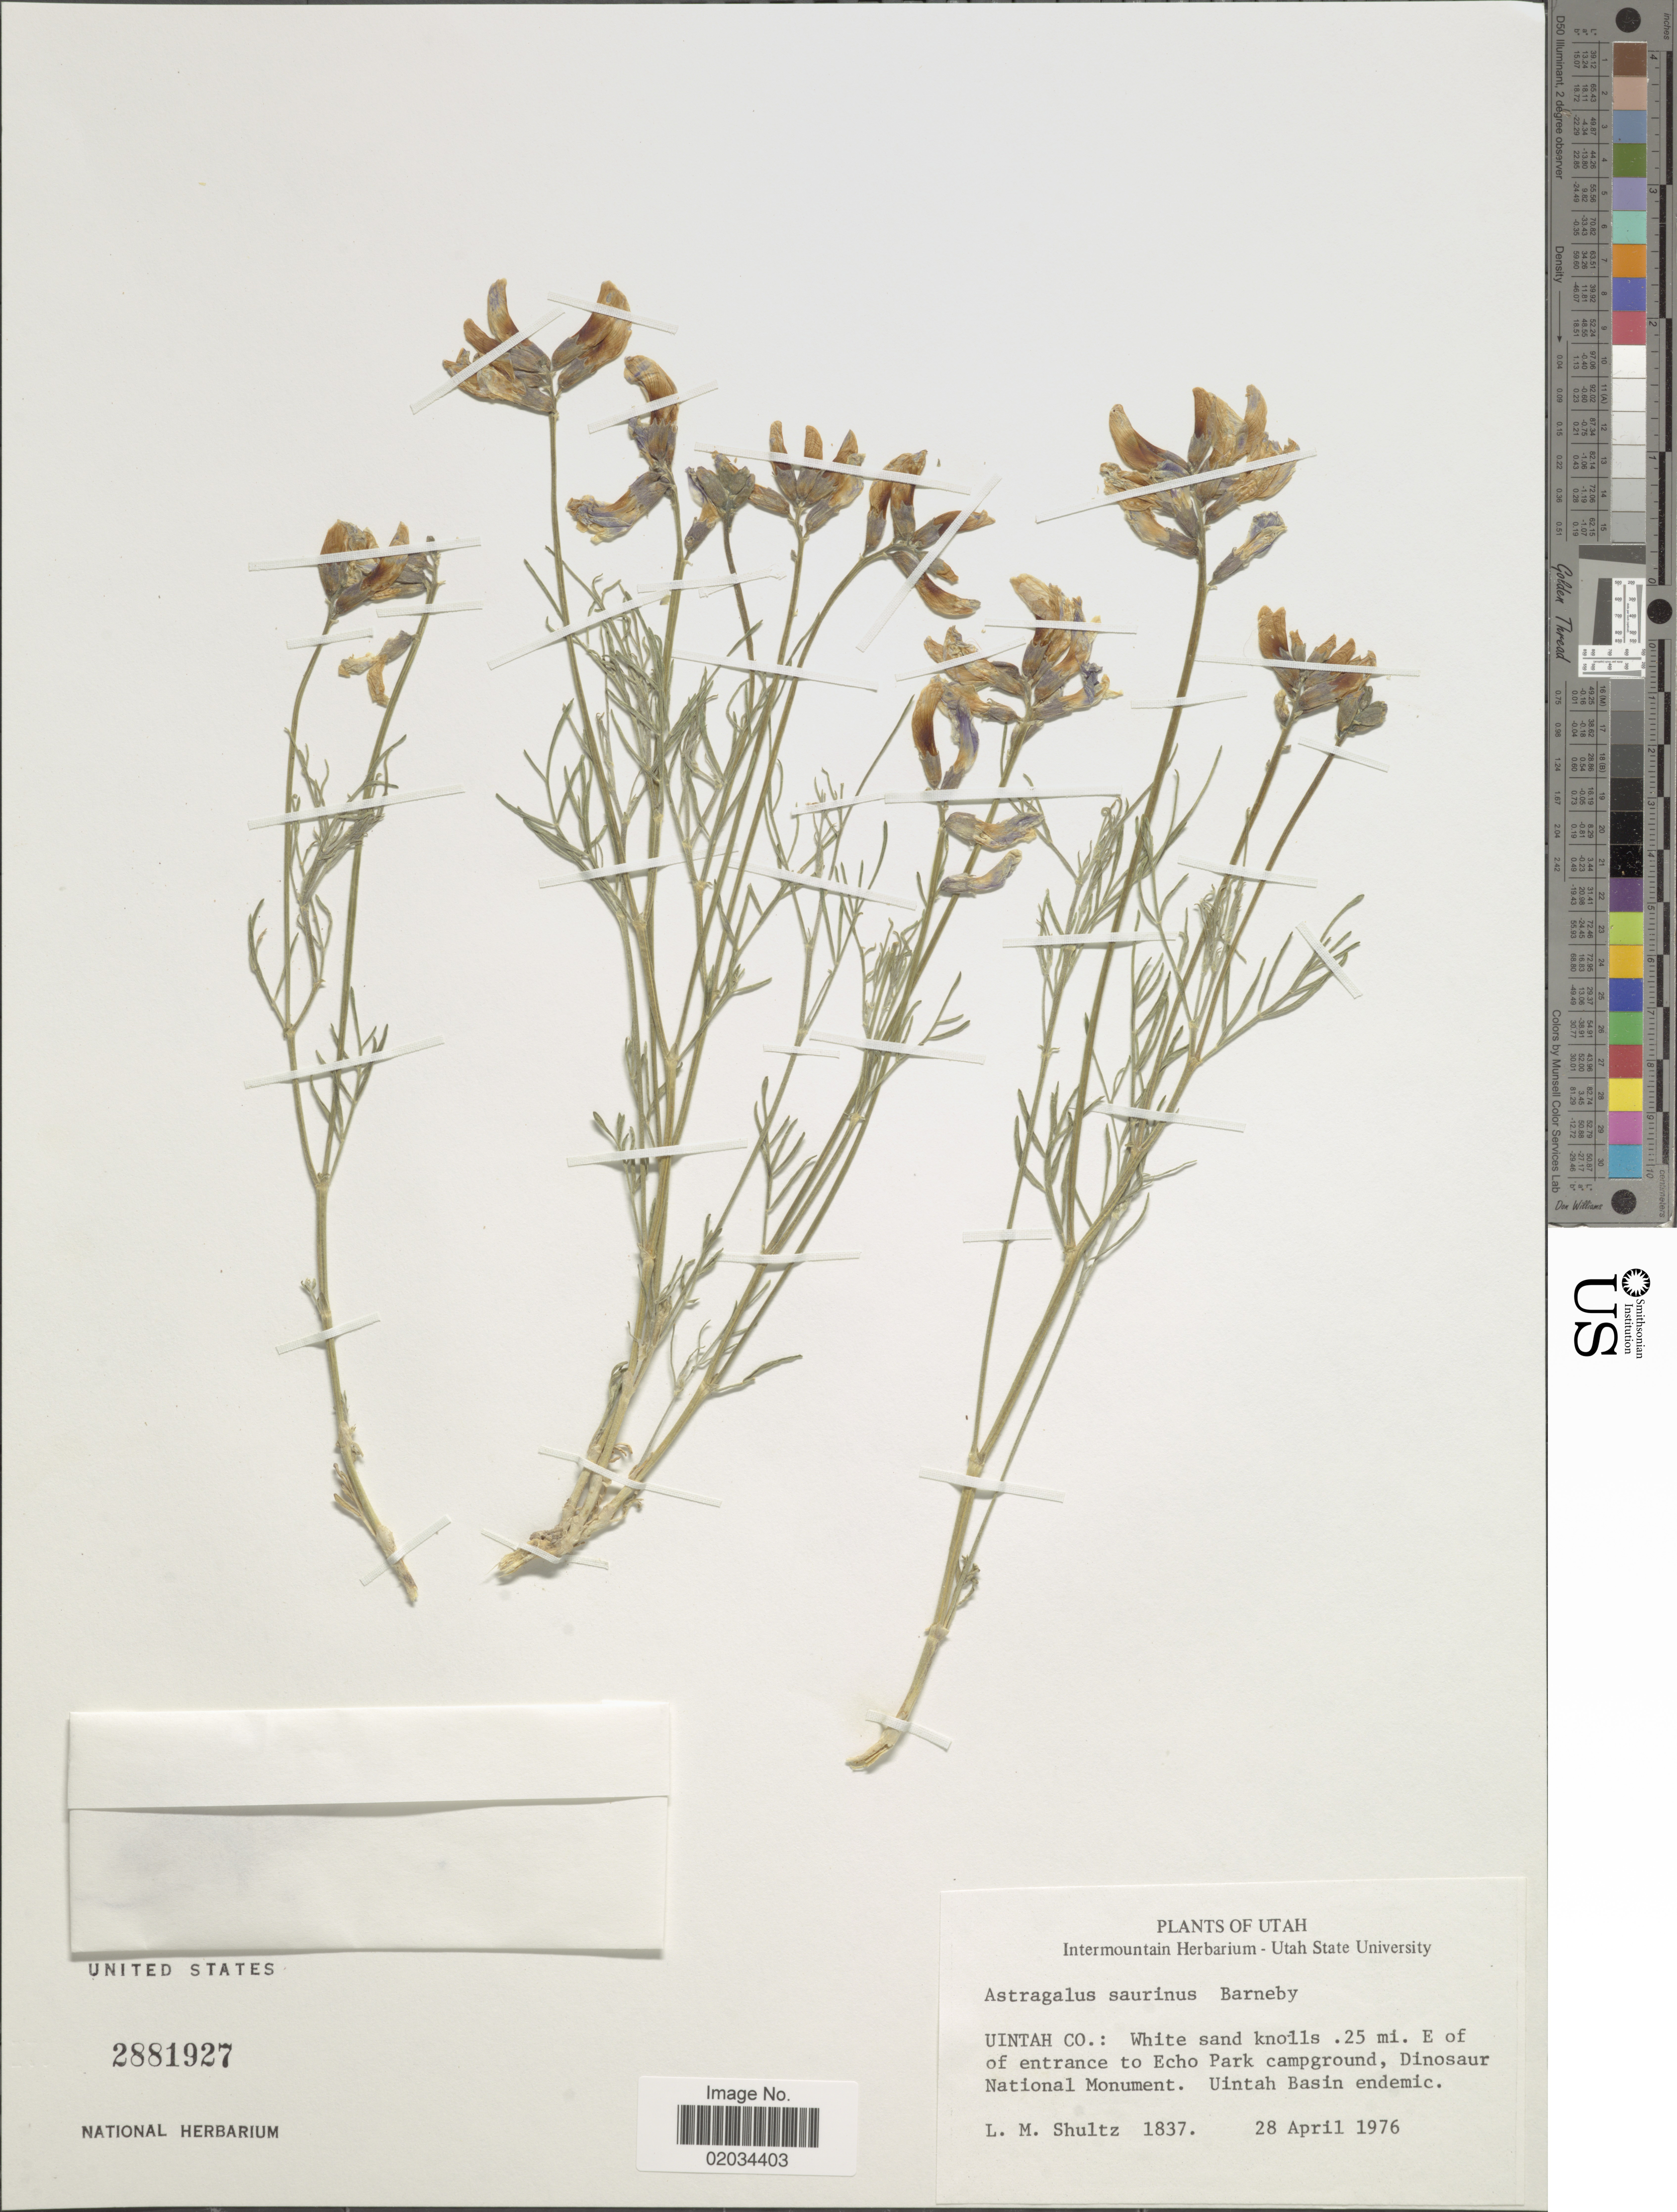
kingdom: Plantae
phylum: Tracheophyta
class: Magnoliopsida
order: Fabales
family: Fabaceae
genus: Astragalus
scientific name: Astragalus saurinus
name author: Barneby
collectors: L. Shultz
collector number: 1837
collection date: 1976-04-28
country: United States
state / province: Utah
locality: Uintah Co., 25 mi E of entrance to Echo Park campground, Dinosaur National Monument, Uintah Basin endemicc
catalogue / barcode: US 2881927